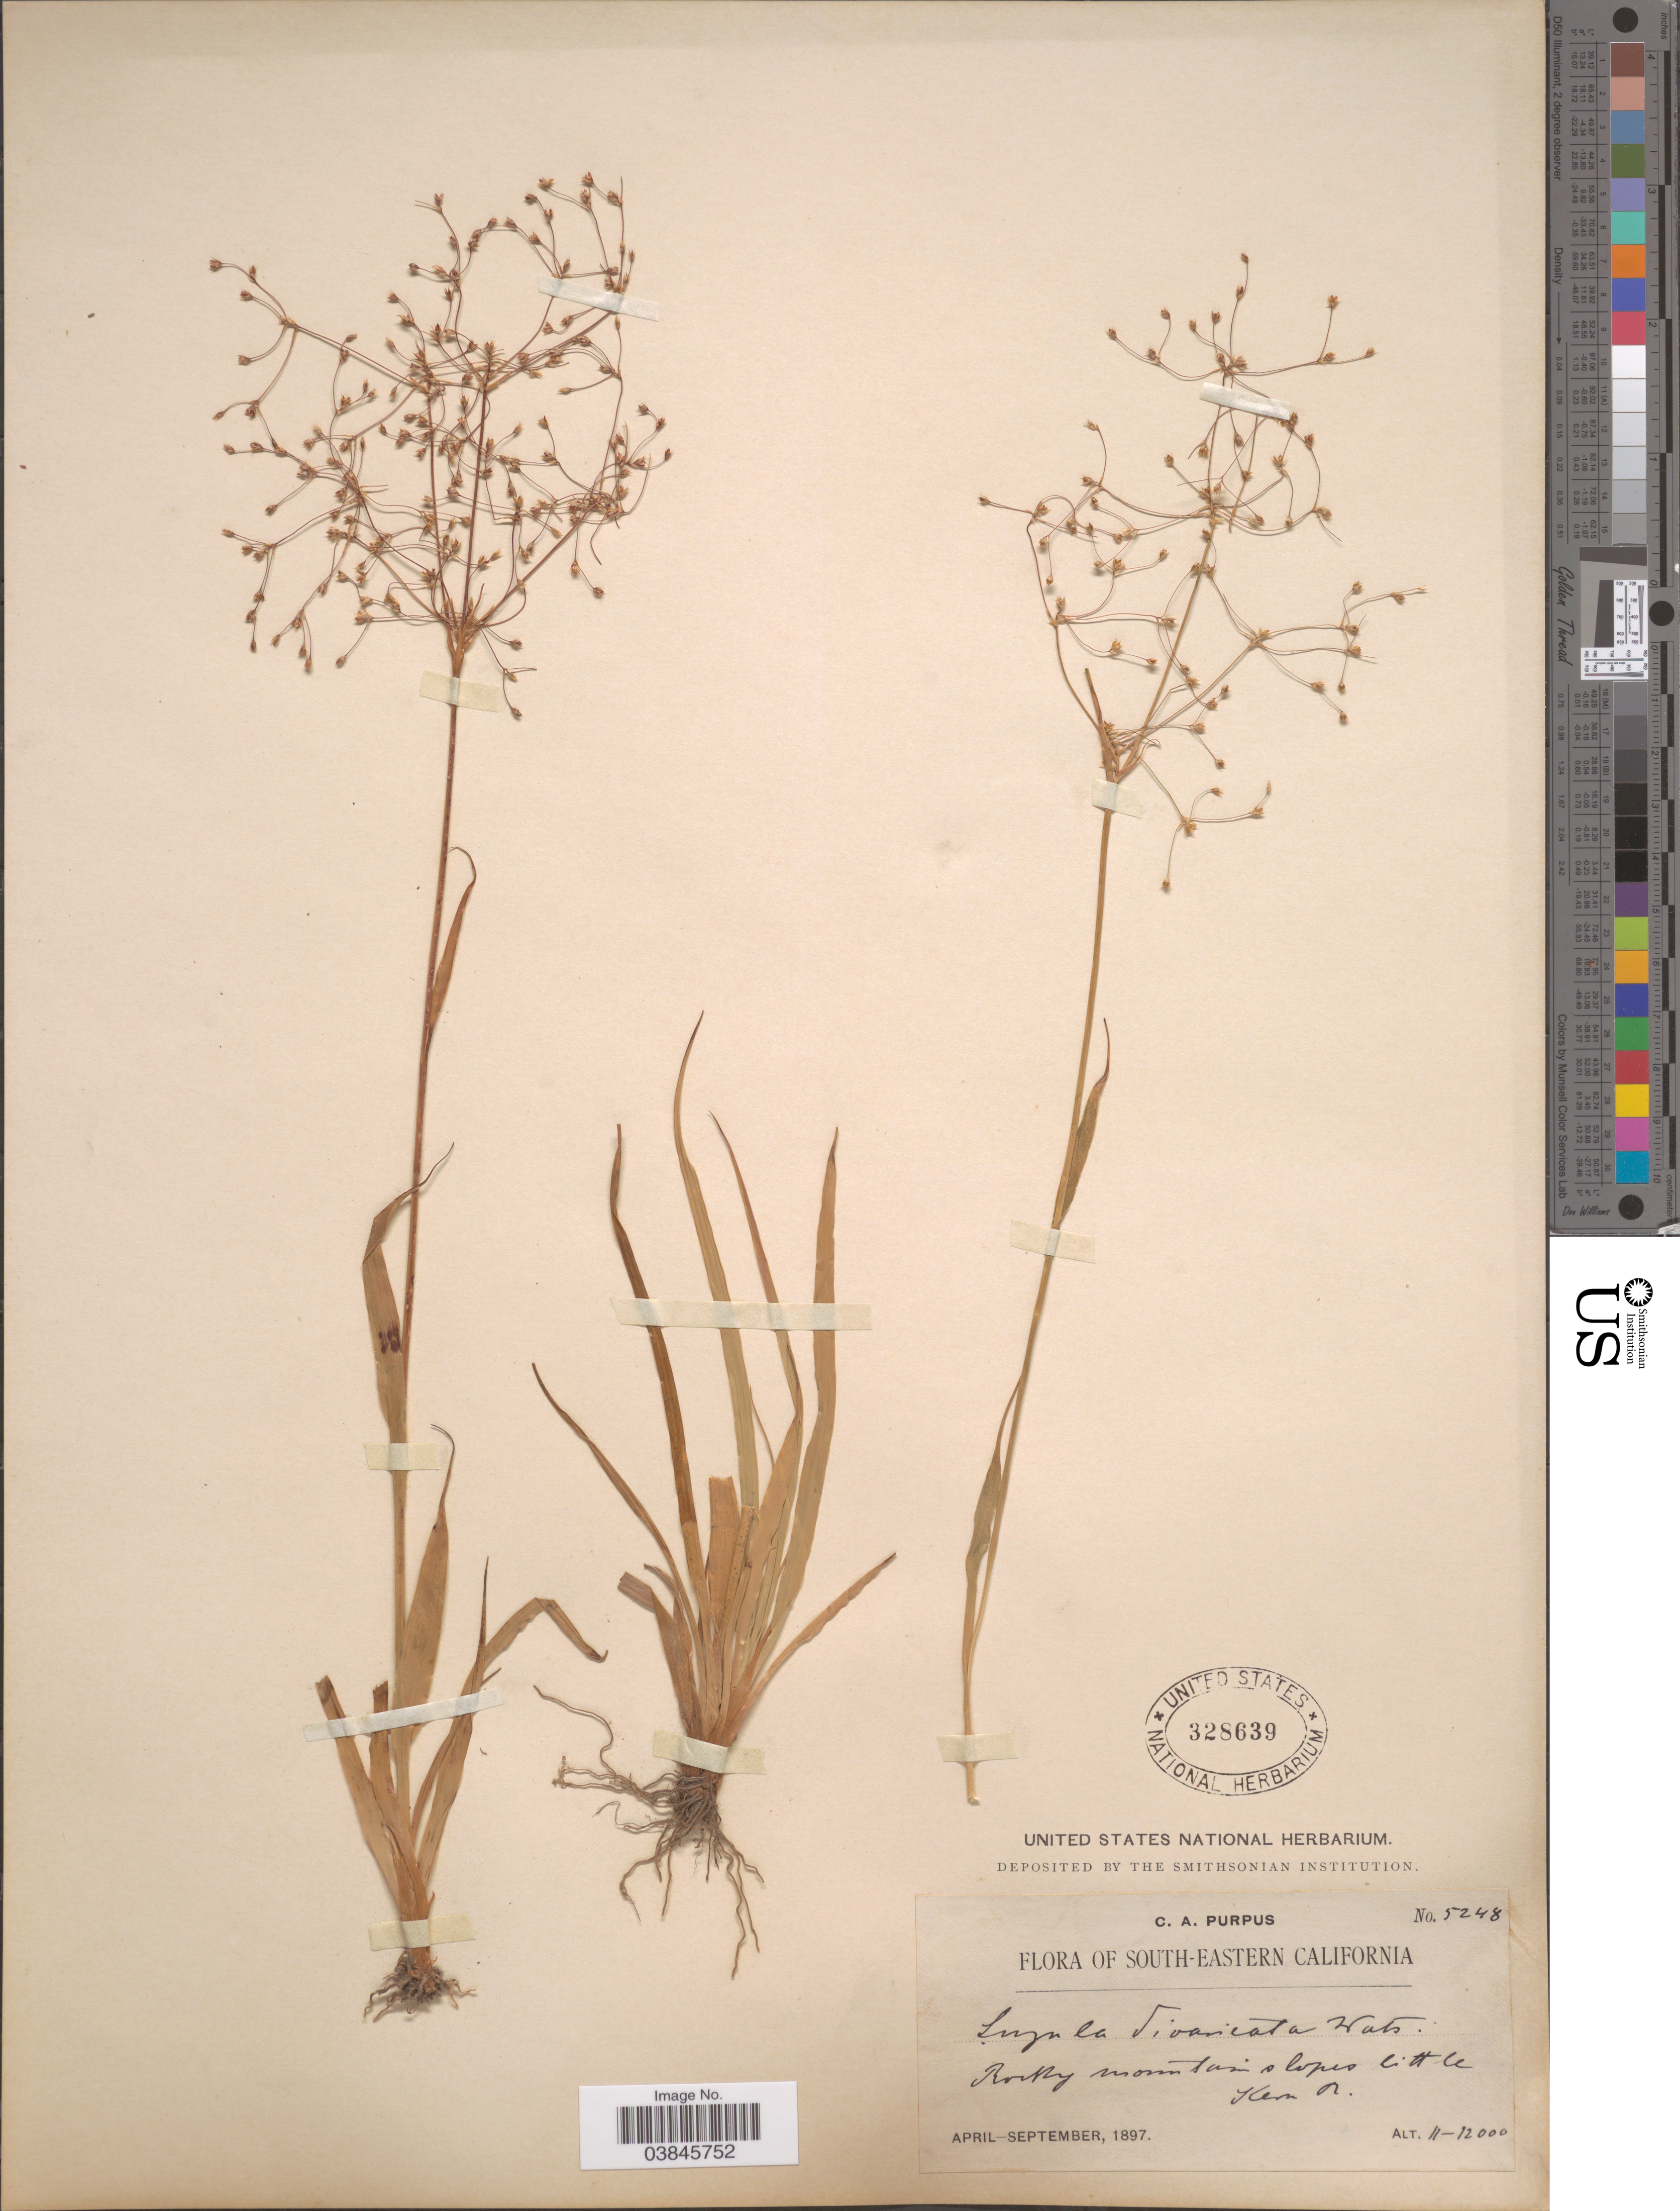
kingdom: Plantae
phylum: Tracheophyta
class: Liliopsida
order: Poales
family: Juncaceae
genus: Luzula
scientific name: Luzula divaricata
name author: S. Watson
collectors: C. A. Purpus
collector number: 5248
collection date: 1897-04/1897-09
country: United States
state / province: California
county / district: Kern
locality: South-eastern California. Rocky mountain slopes little Kern R.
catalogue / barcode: US 328639